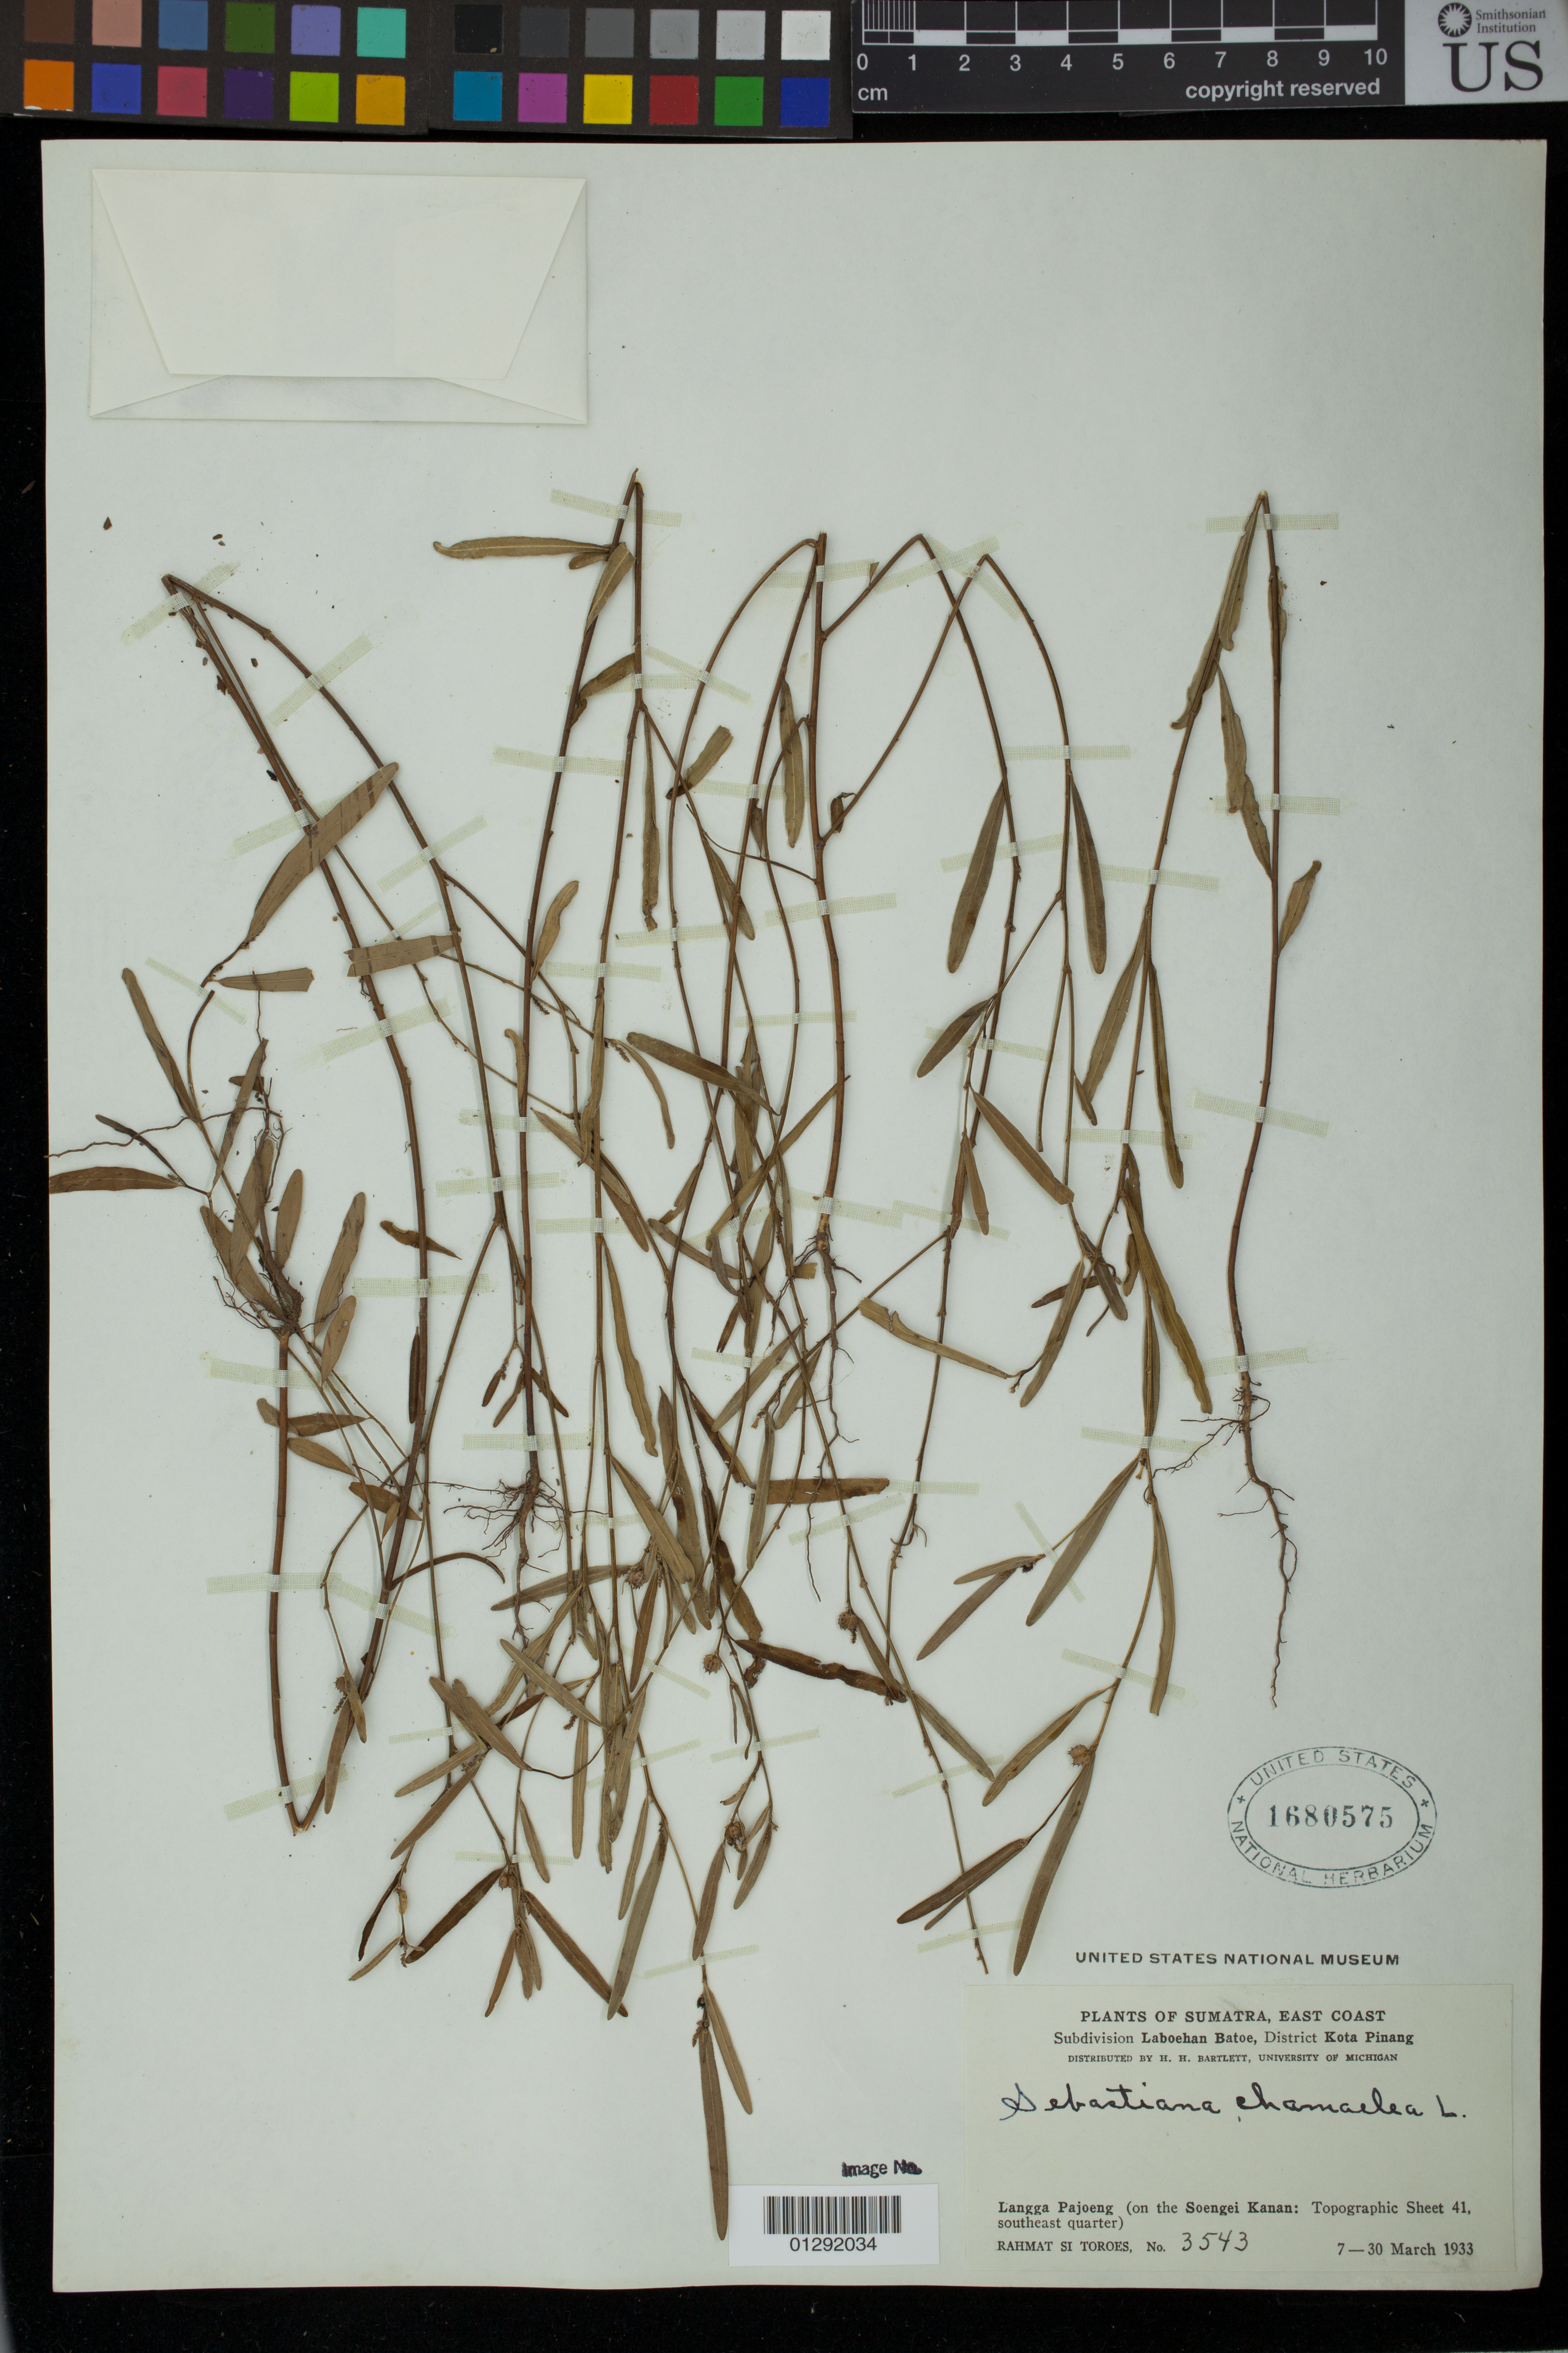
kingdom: Plantae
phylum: Tracheophyta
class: Magnoliopsida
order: Malpighiales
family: Euphorbiaceae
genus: Sebastiania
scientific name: Sebastiania chamaelea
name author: (L.) Müll. Arg.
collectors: Rahmat Si Boeea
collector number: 3543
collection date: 1933-03-07/1933-03-30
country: Indonesia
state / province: Sumatra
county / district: Bangka–Belitung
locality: Sumatra, East Coast. Subdivision Laboehan Batoe, District Kota Pinang. Langga Pajoeng on the Soengei Kana: Topographic Sheet 41, southeast quarter).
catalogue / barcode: US 1680575